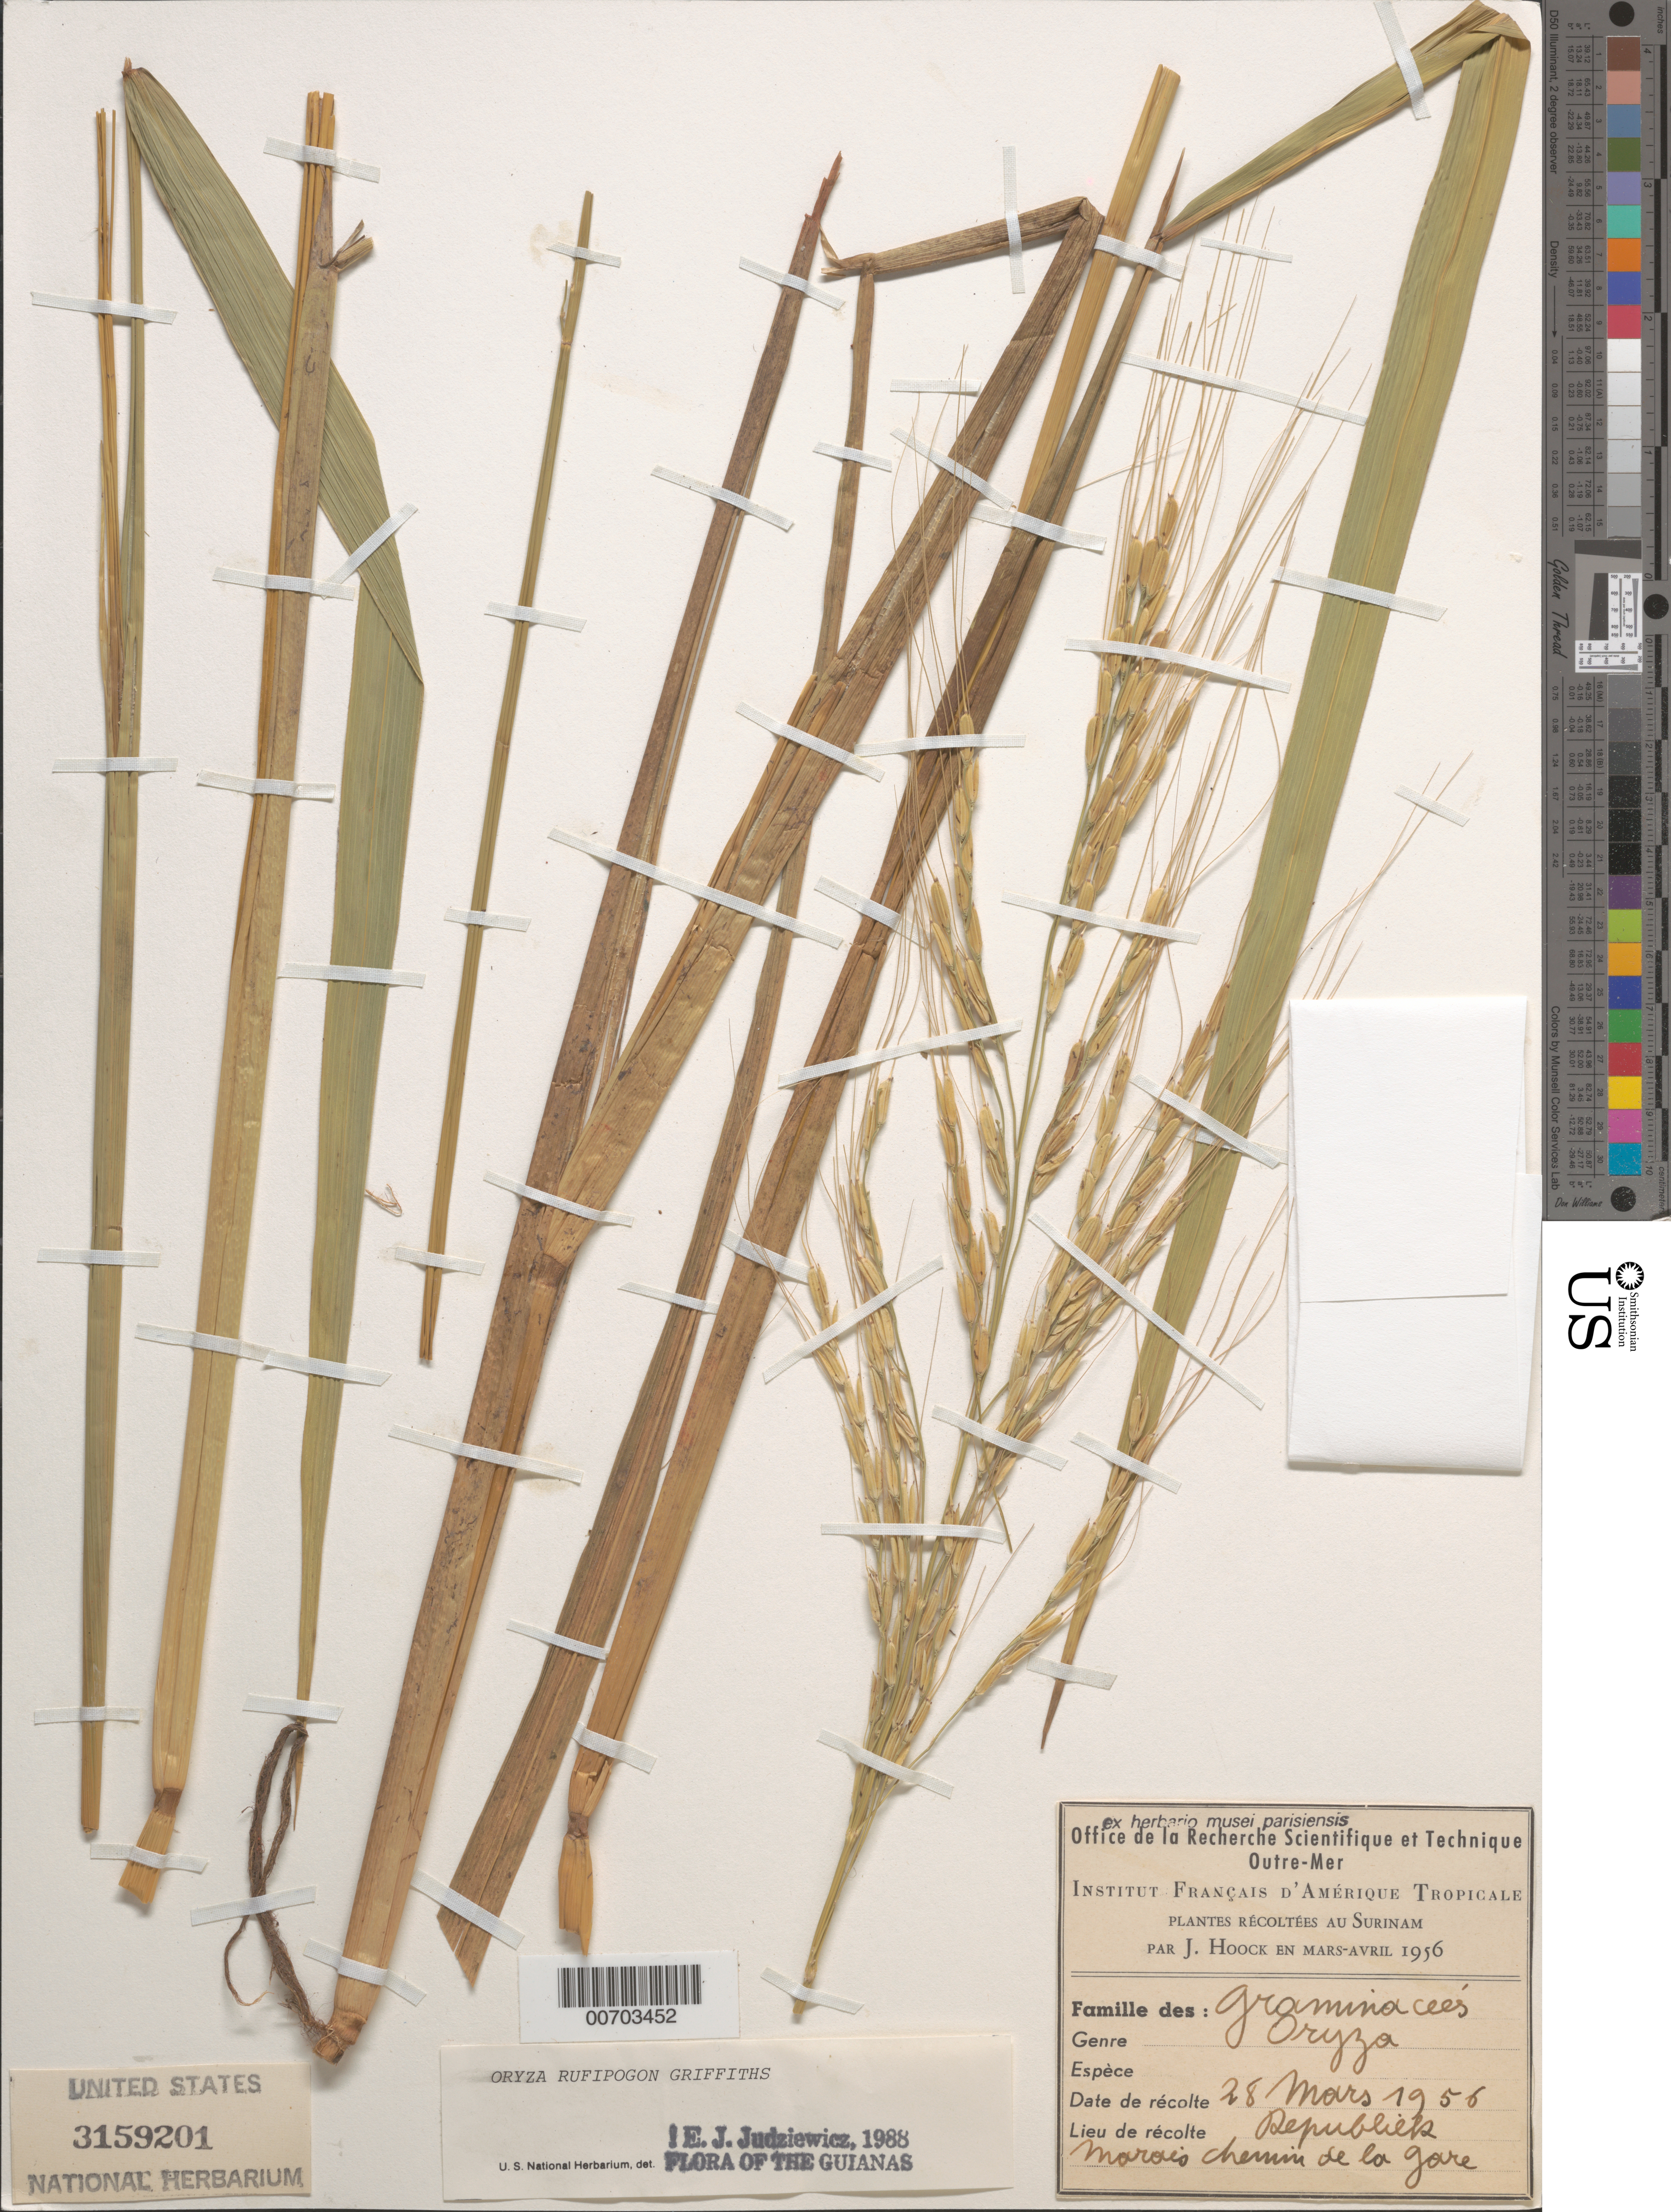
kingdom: Plantae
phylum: Tracheophyta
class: Liliopsida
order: Poales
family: Poaceae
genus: Oryza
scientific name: Oryza rufipogon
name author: Griffith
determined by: Judziewicz, E. J.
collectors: J. Hoock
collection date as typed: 28-Mar-56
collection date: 1956-03-28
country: Suriname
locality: Republiek, Voie Chemin de fer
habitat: Marais le long chemin de fer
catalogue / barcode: US 3159201